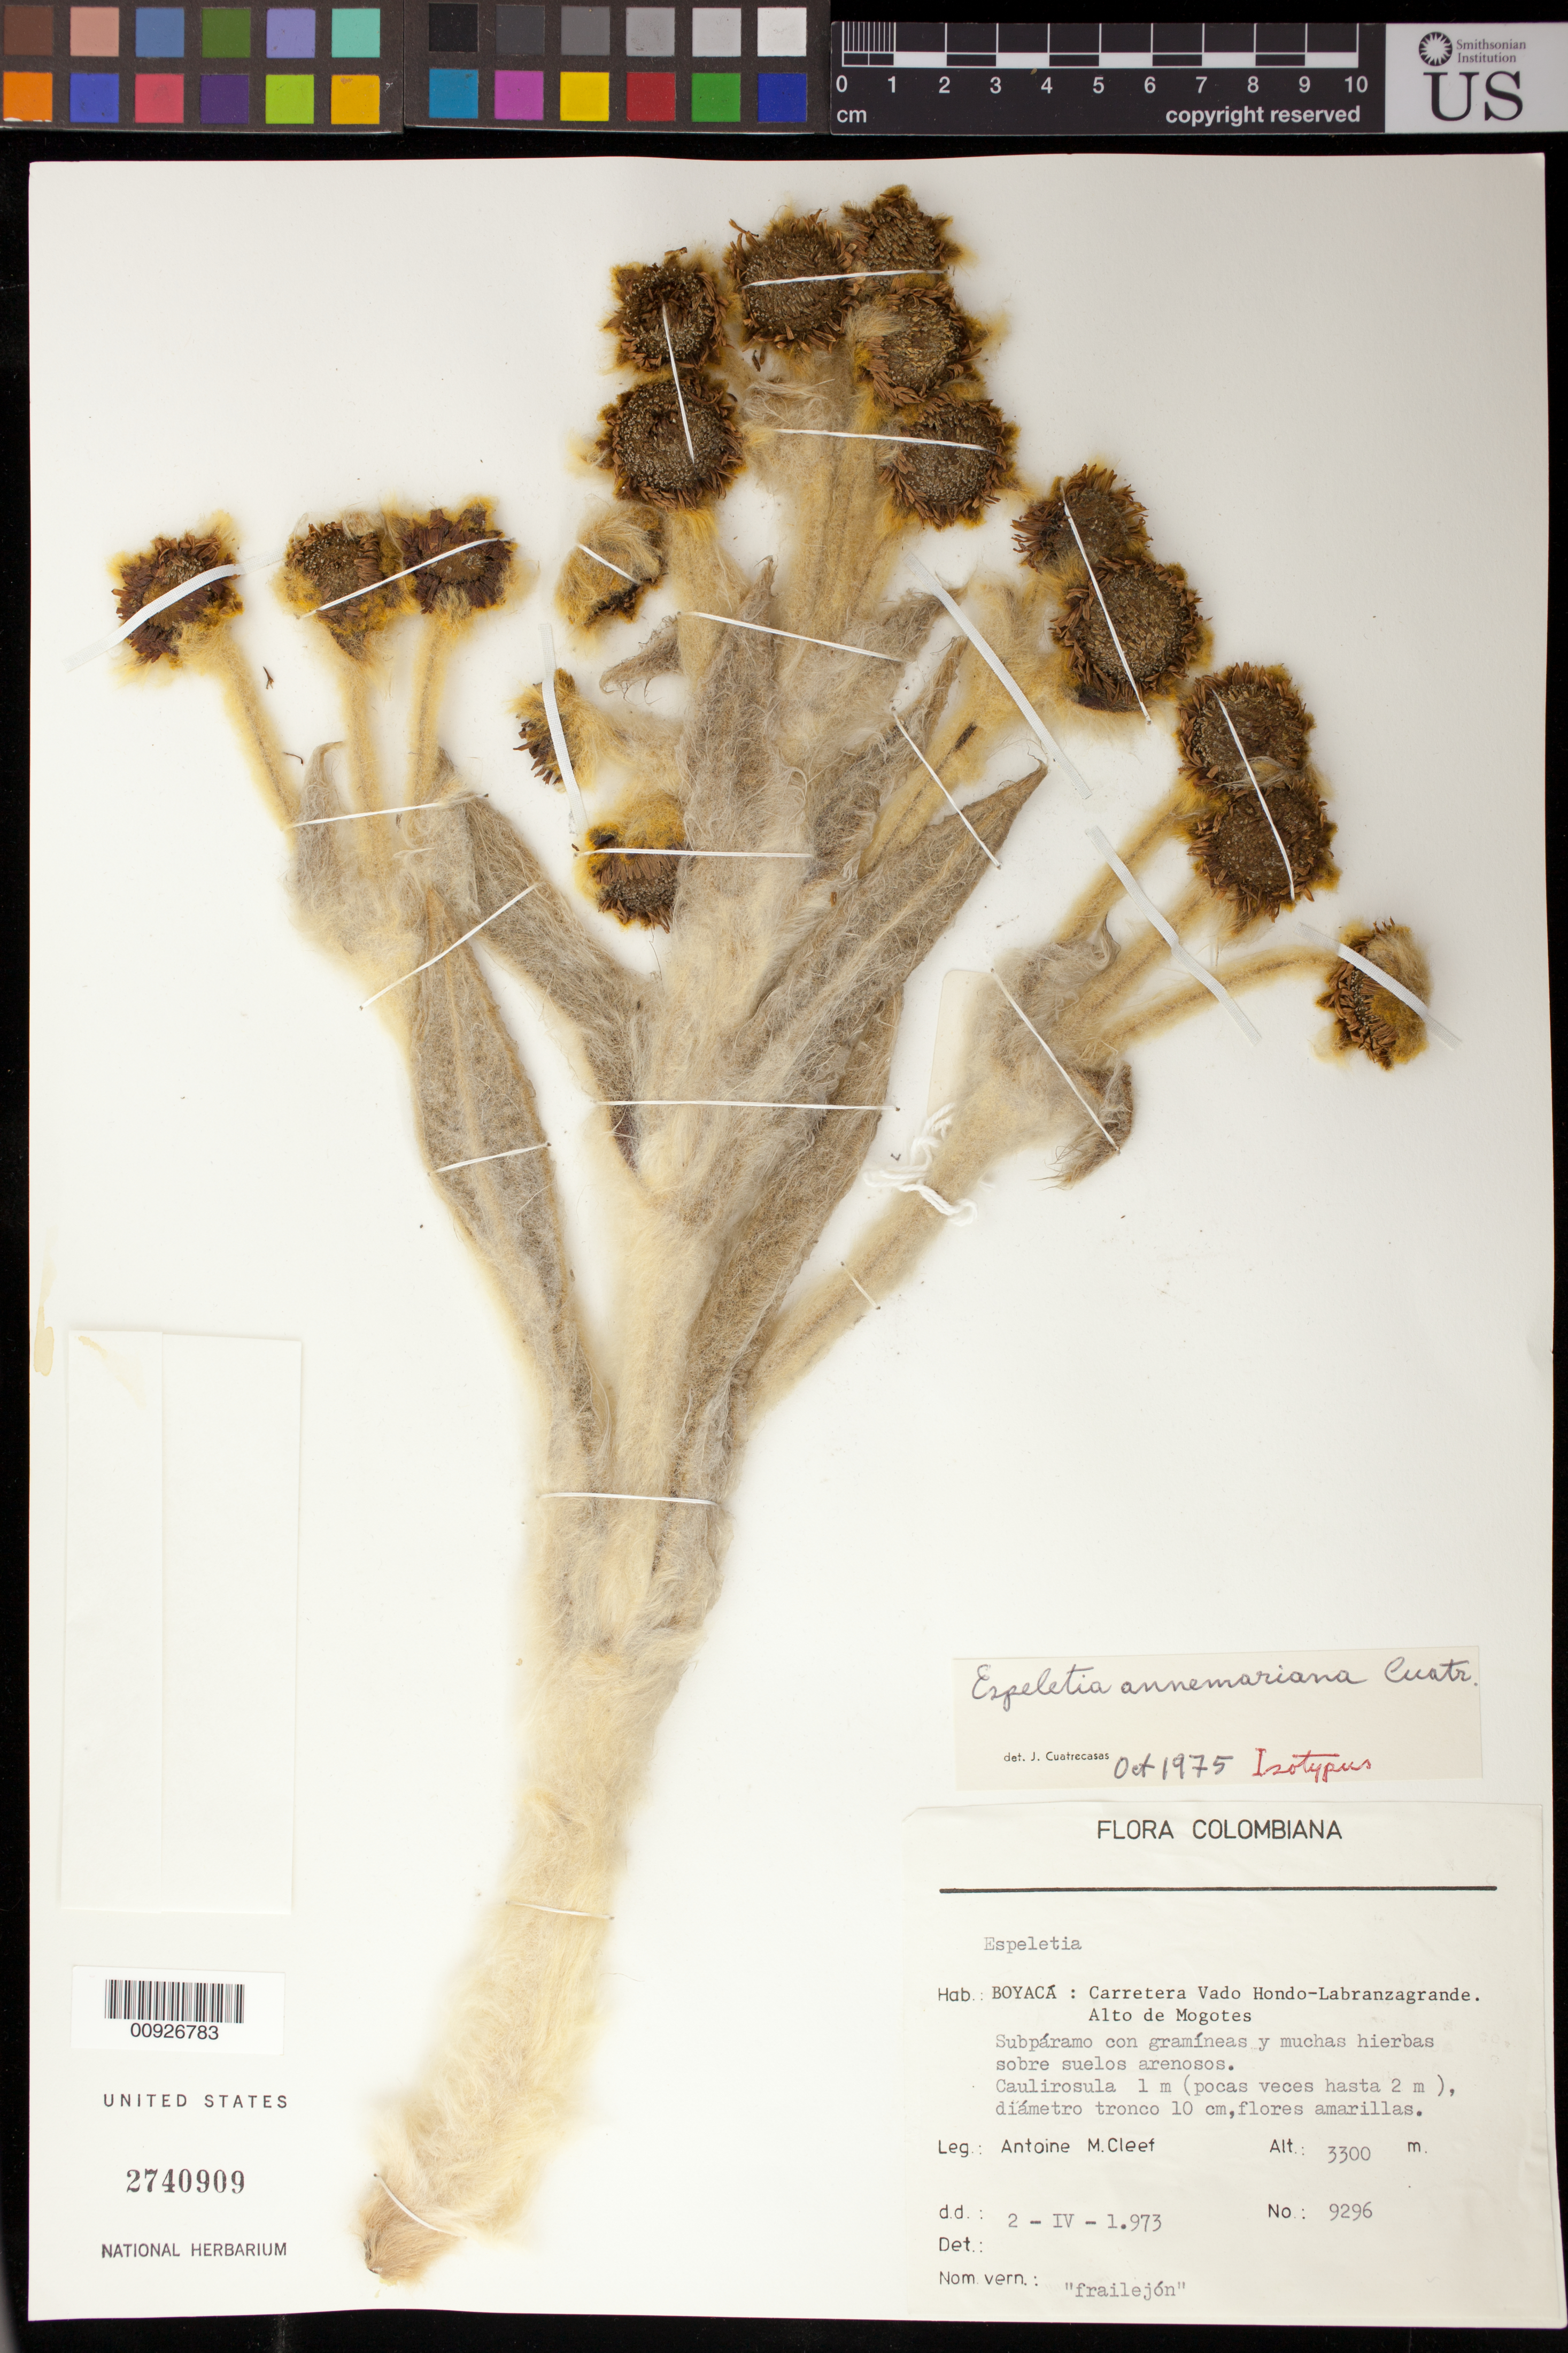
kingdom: Plantae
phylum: Tracheophyta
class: Magnoliopsida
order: Asterales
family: Asteraceae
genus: Espeletia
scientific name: Espeletia annemariana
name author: Cuatrec.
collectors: A. M. Cleef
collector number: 9296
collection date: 1973-04-02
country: Colombia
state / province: Boyacá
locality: Carretera Vado Hondo-Labranzagrande. Alto de Mogotes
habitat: Subpáramo con gramíneas y muchas hierbas sobre suelos arenosos.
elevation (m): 3300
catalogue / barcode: US 2740909